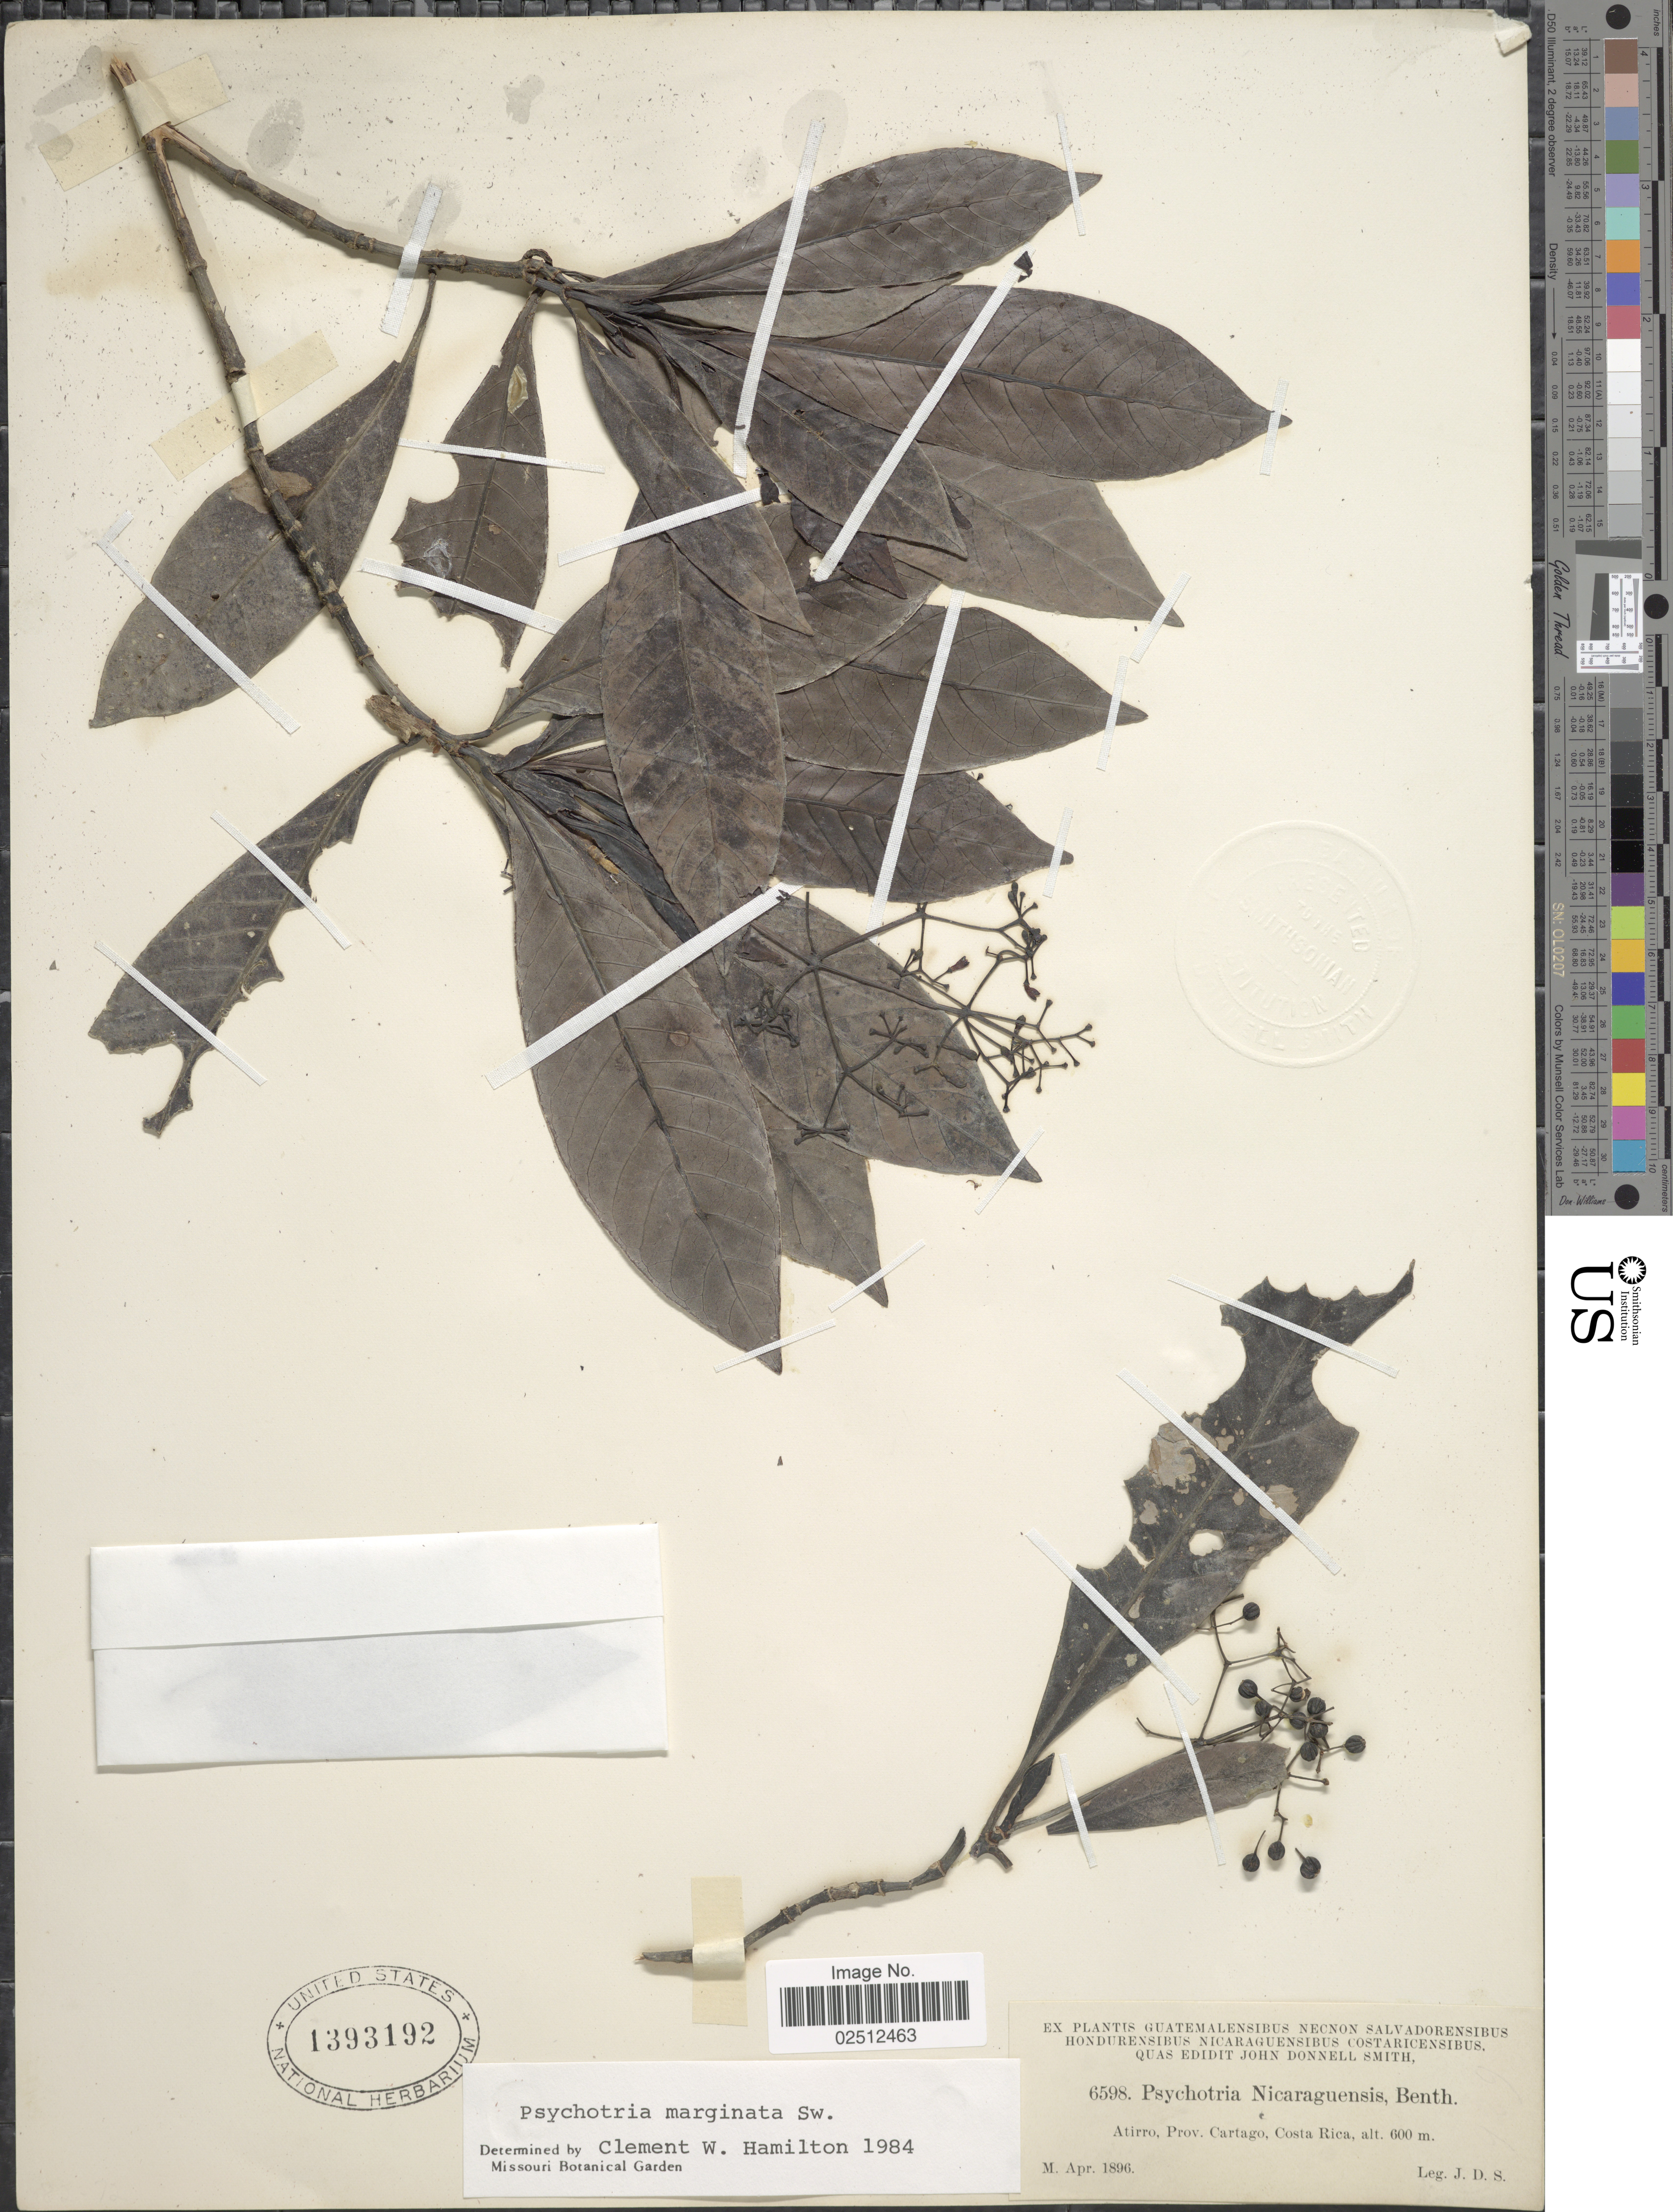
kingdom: Plantae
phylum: Tracheophyta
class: Magnoliopsida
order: Gentianales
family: Rubiaceae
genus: Psychotria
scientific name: Psychotria marginata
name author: Sw.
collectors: J. Donnell Smith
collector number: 6598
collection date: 1896-04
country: Costa Rica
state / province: Cartago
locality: Atiro, Prov. Cartago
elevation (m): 600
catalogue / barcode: US 1393192